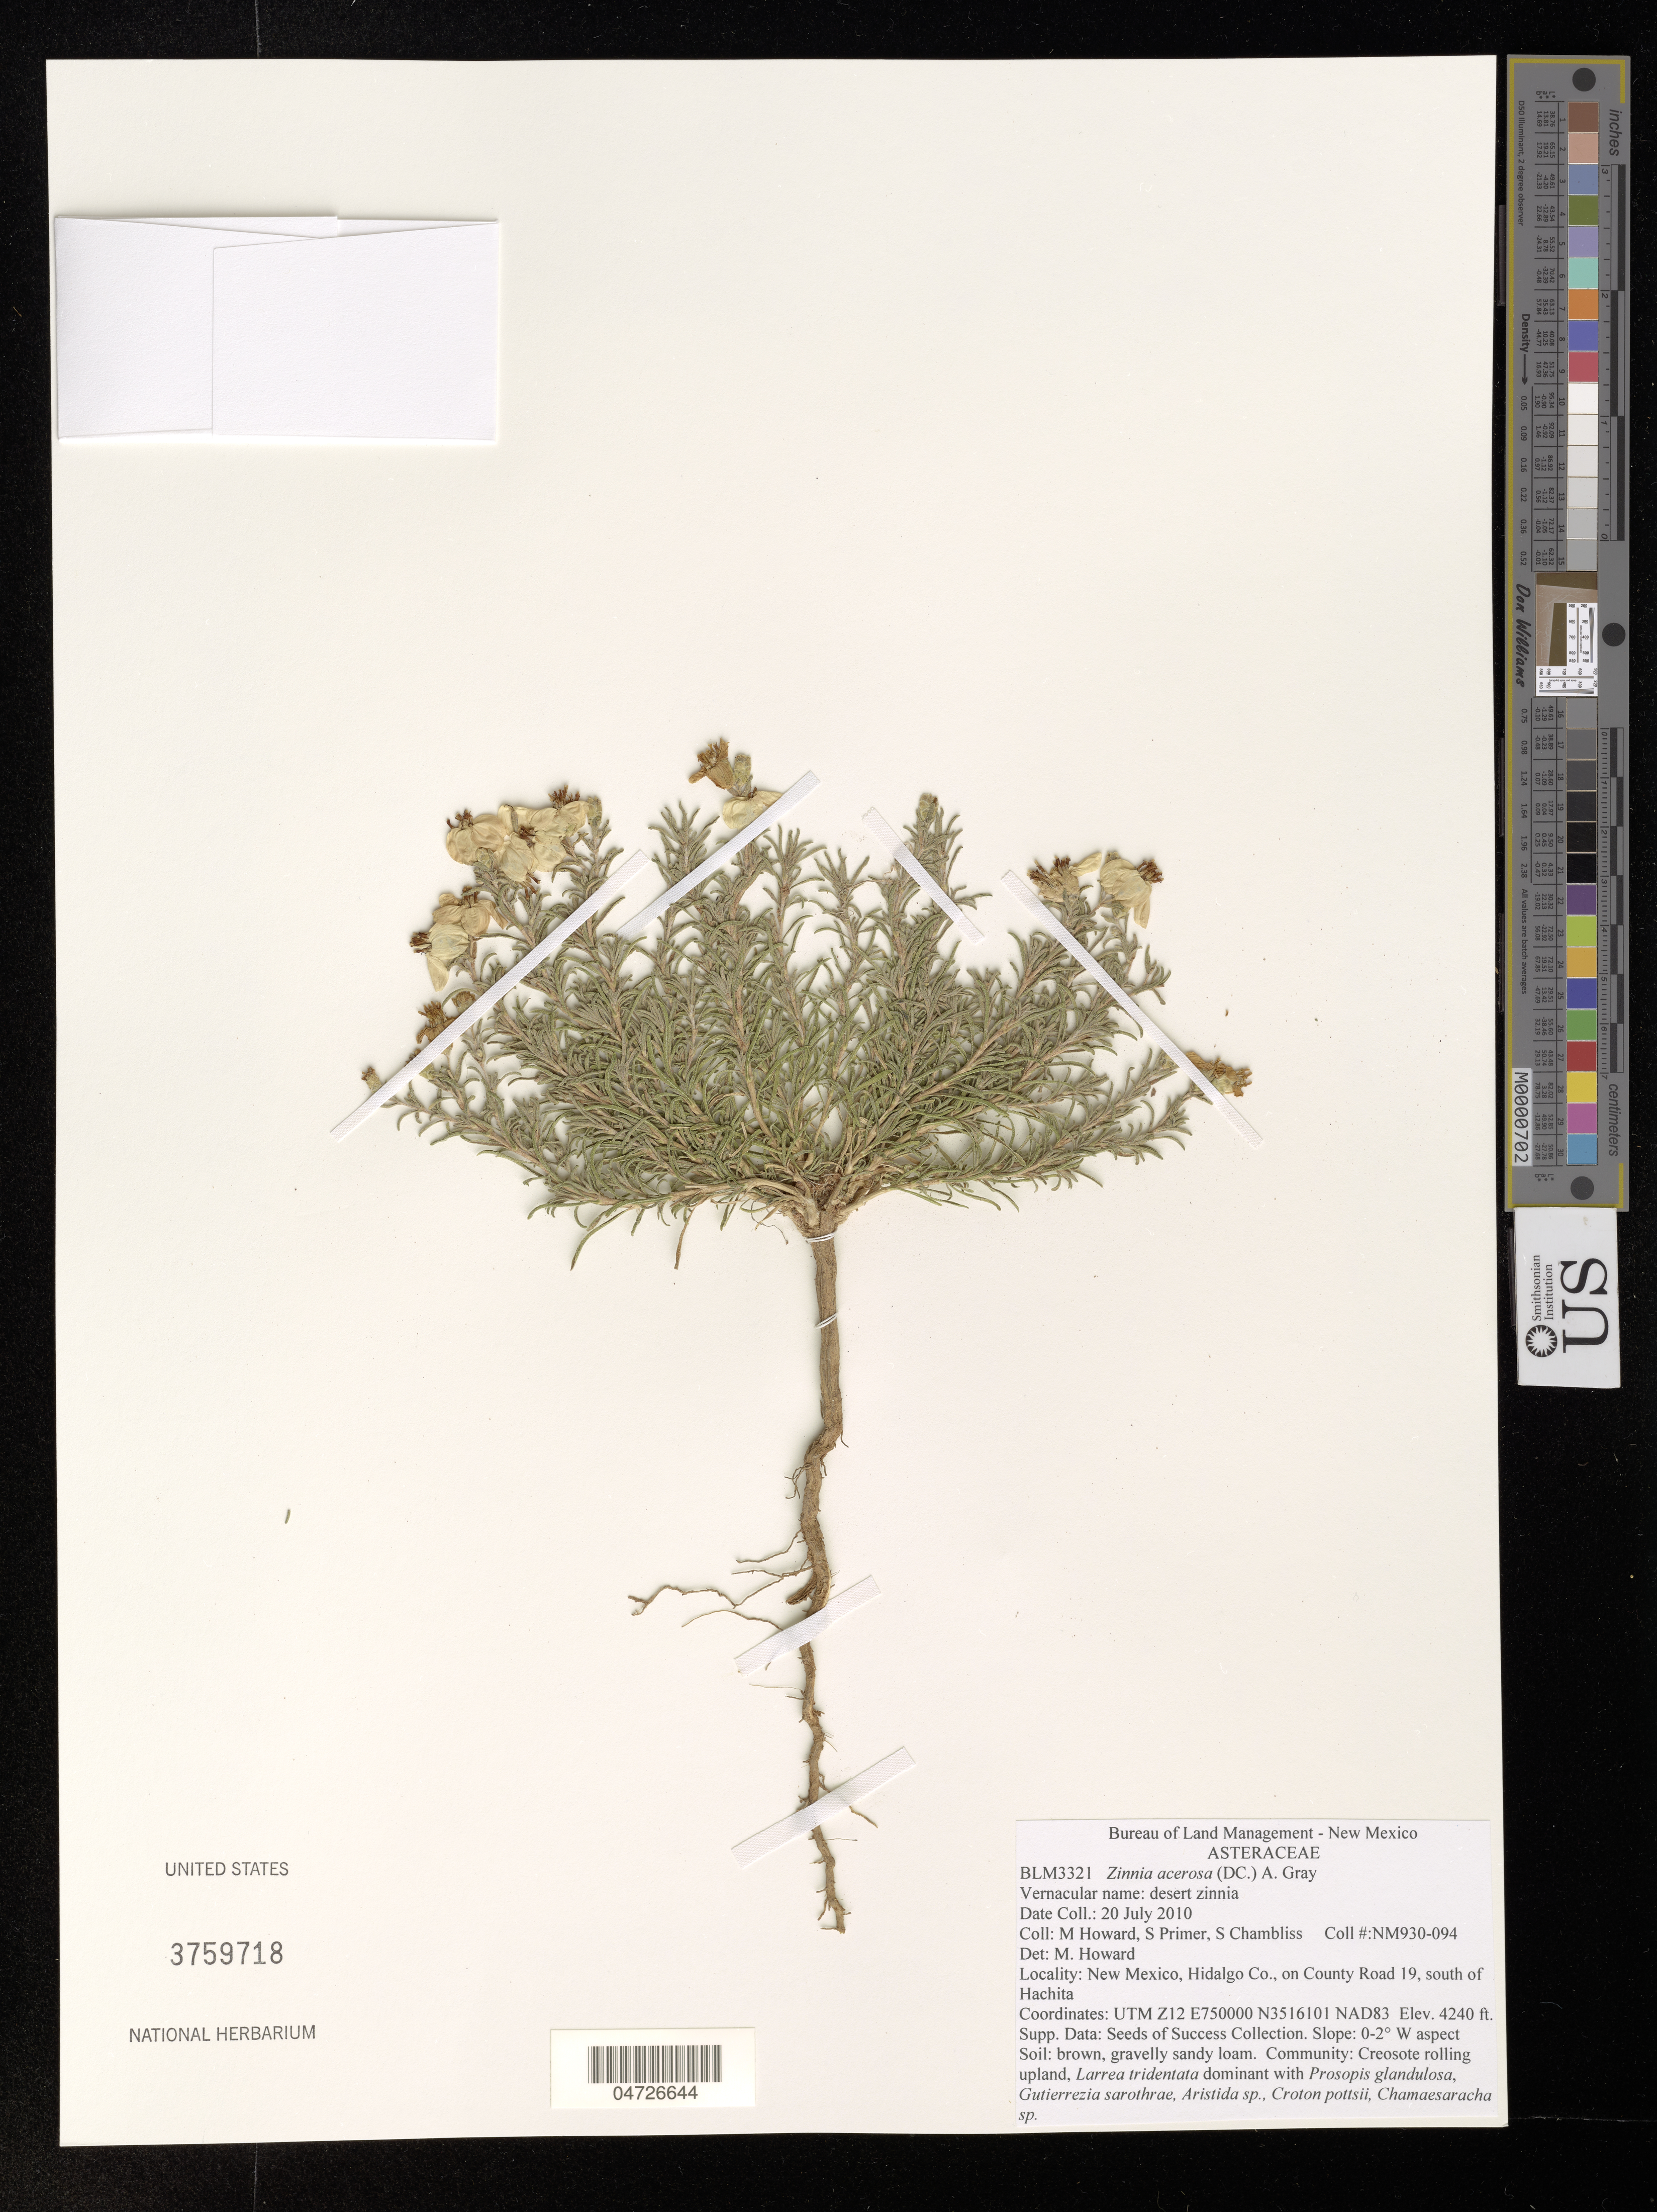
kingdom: Plantae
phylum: Tracheophyta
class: Magnoliopsida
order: Asterales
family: Asteraceae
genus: Zinnia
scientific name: Zinnia acerosa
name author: (DC.) A. Gray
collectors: M. Howard, S. Primer & S. Chambliss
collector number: NM930-094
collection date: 2010-07-20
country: United States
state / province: New Mexico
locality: Hidalgo Co., on County Road 19, south of Hachita.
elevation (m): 1292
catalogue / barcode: US 3759718